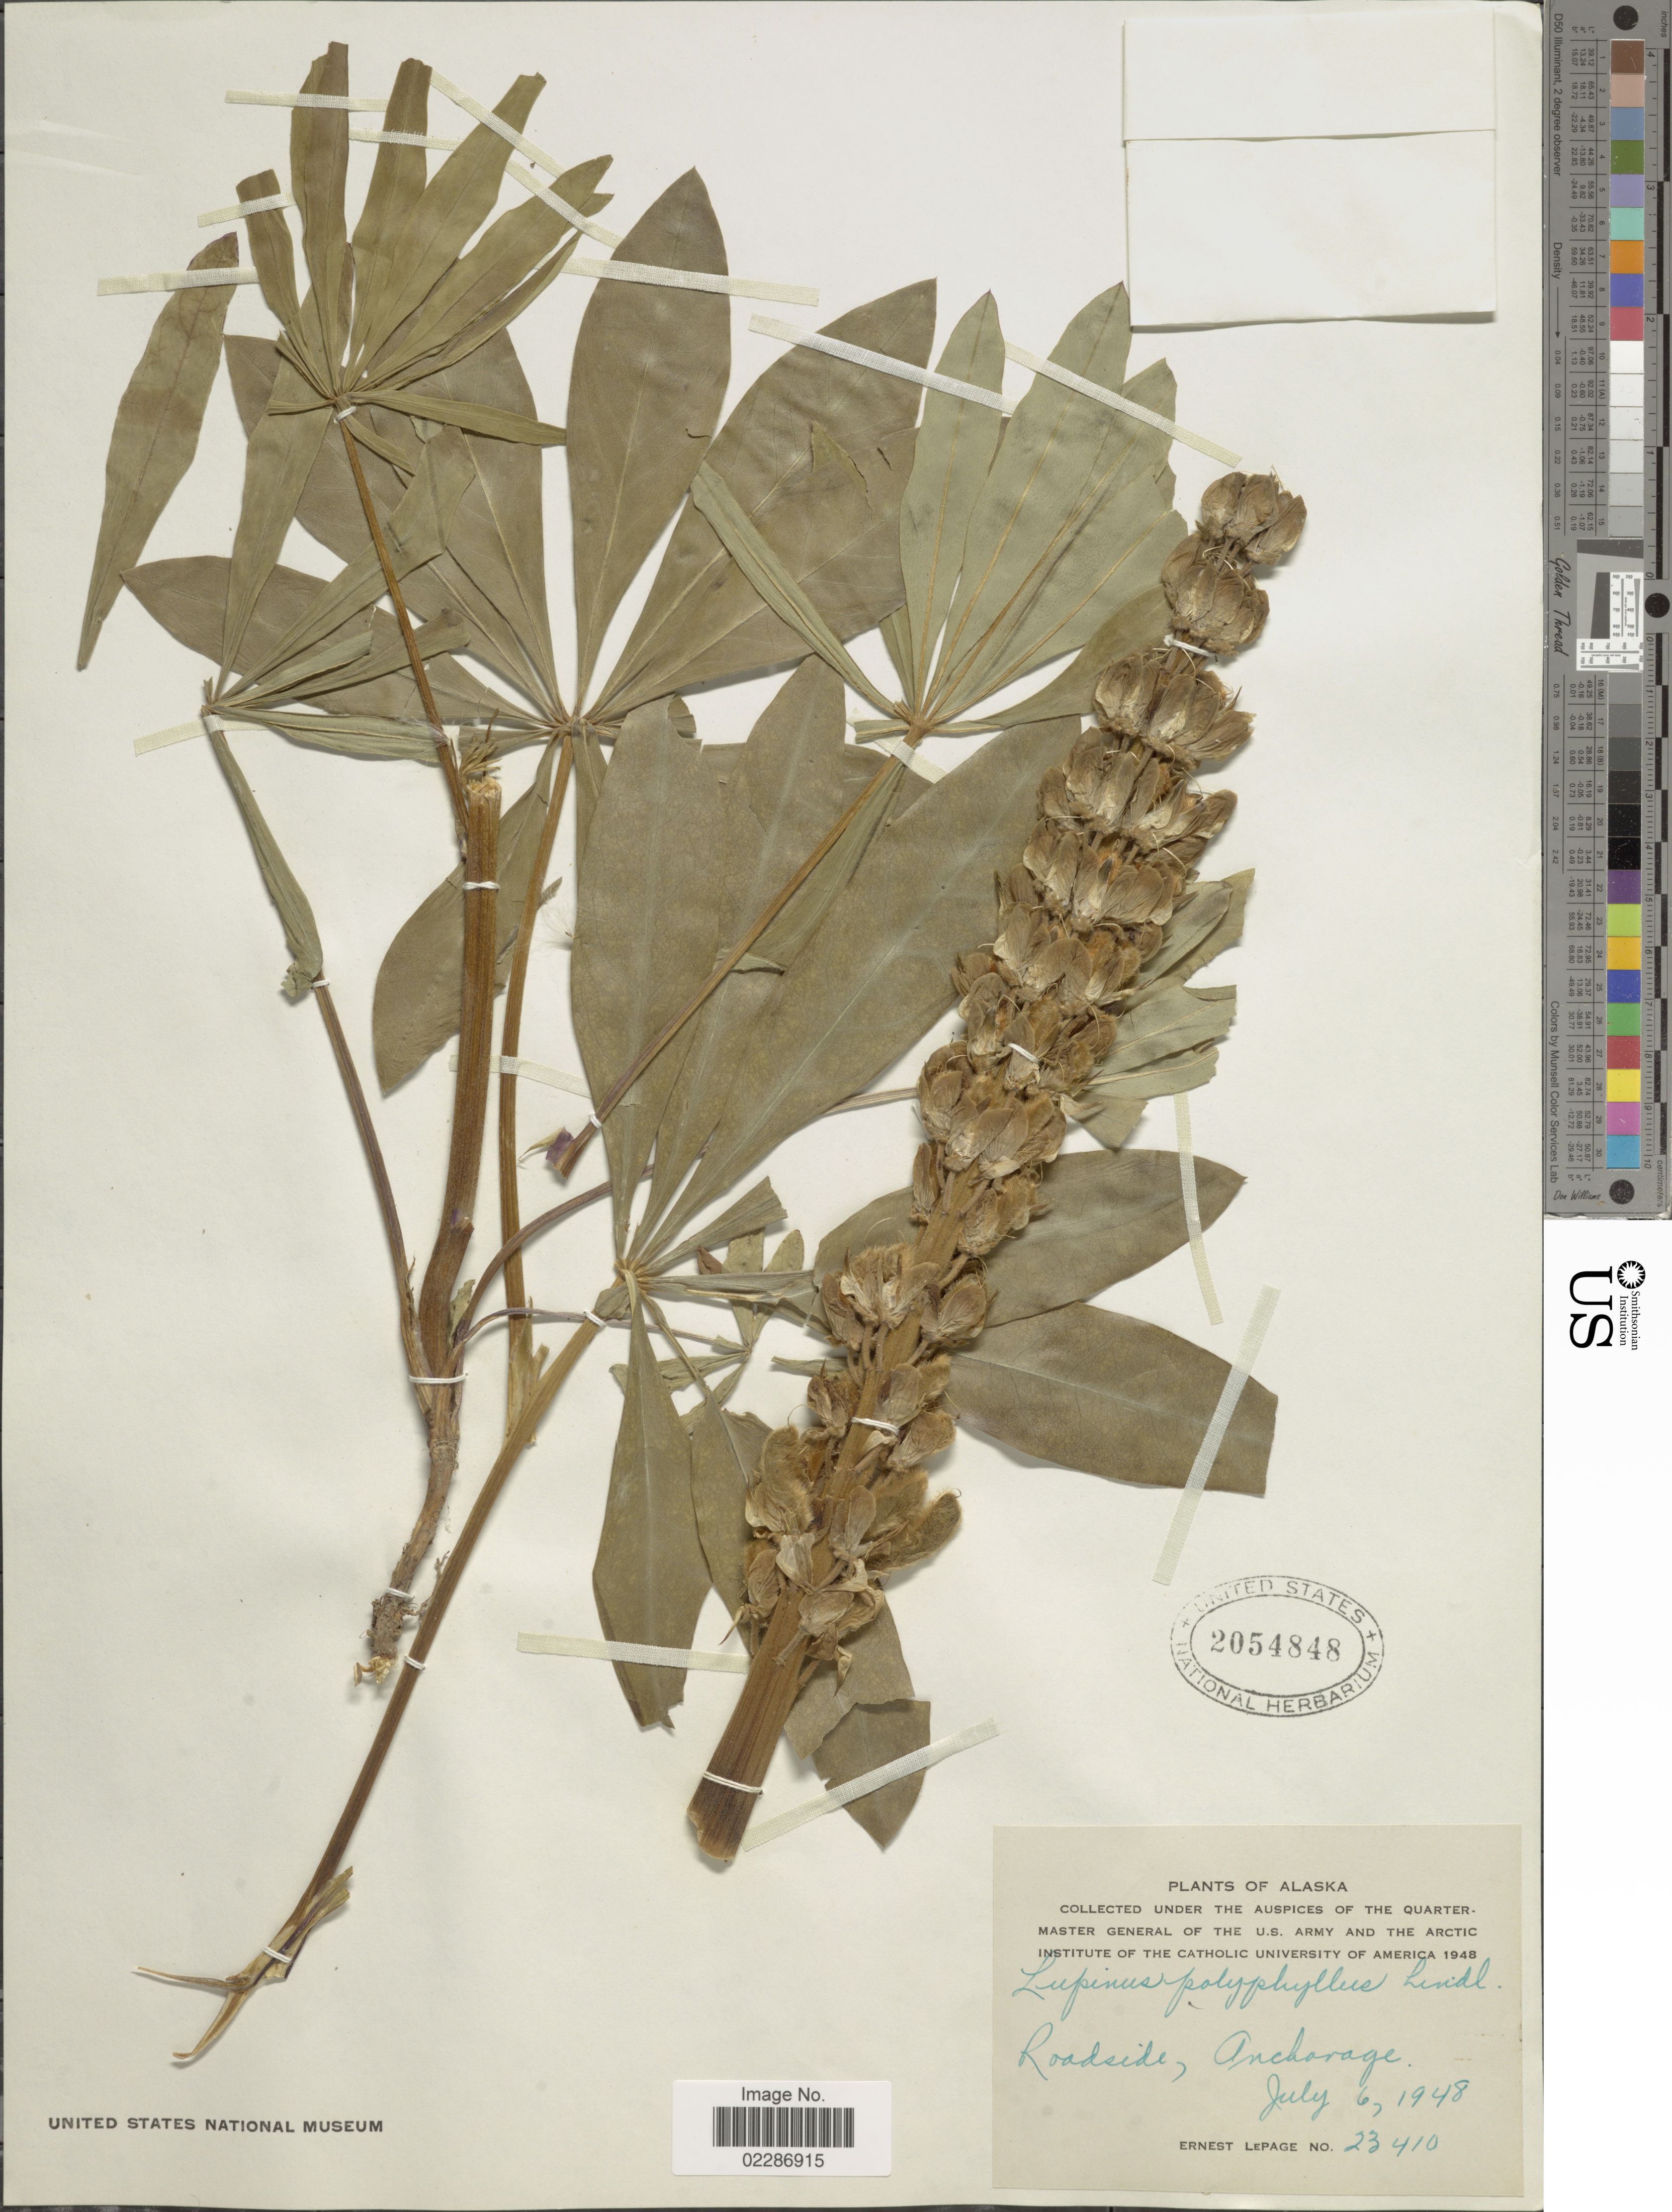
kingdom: Plantae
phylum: Tracheophyta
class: Magnoliopsida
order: Fabales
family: Fabaceae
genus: Lupinus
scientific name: Lupinus polyphyllus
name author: Lindl.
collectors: E. Lepage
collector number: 23410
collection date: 1948-07-06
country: United States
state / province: Alaska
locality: Roadside, Anchorage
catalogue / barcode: US 2054848